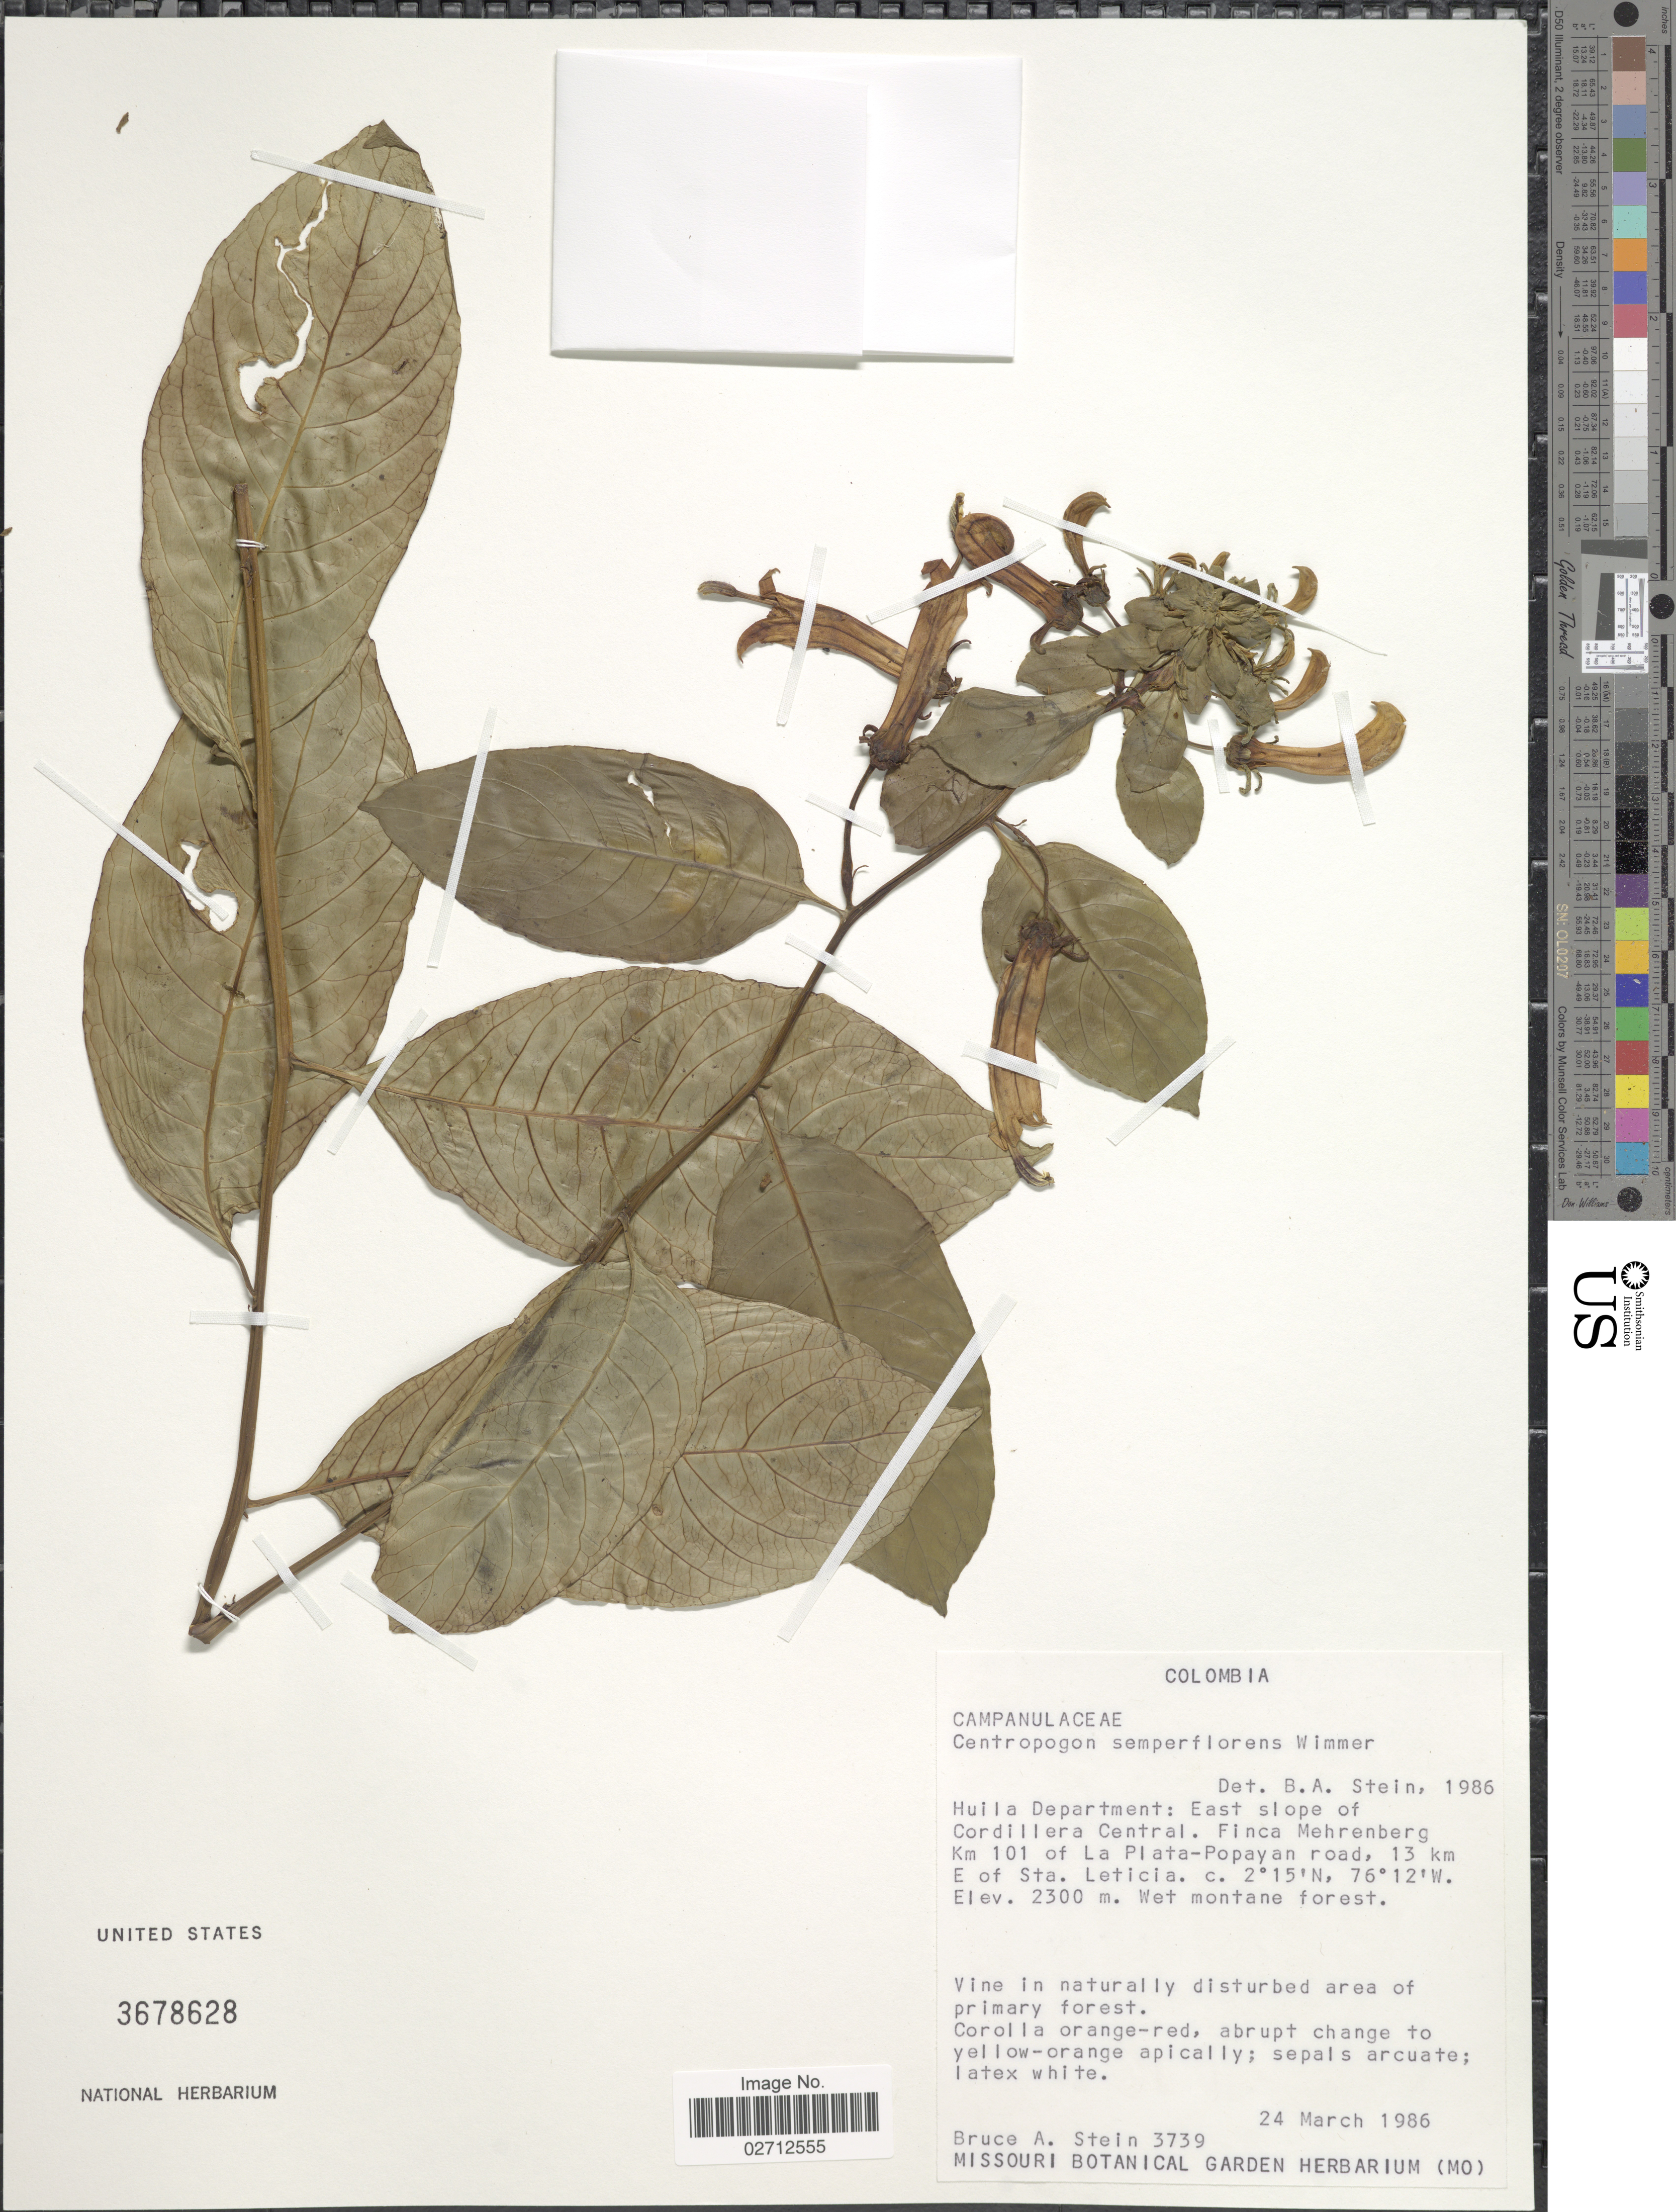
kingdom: Plantae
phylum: Tracheophyta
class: Magnoliopsida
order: Asterales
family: Campanulaceae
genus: Centropogon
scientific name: Centropogon semperflorens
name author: E. Wimm.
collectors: B. A. Stein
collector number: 3739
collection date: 1986-03-24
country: Colombia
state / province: Huila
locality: Huila Department: East slope of Cordillera Central. Finca Mehrenberg Km 101 of La Plata-Popayan road, 13 km E of Sta Leticia.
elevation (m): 2300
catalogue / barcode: US 3678628